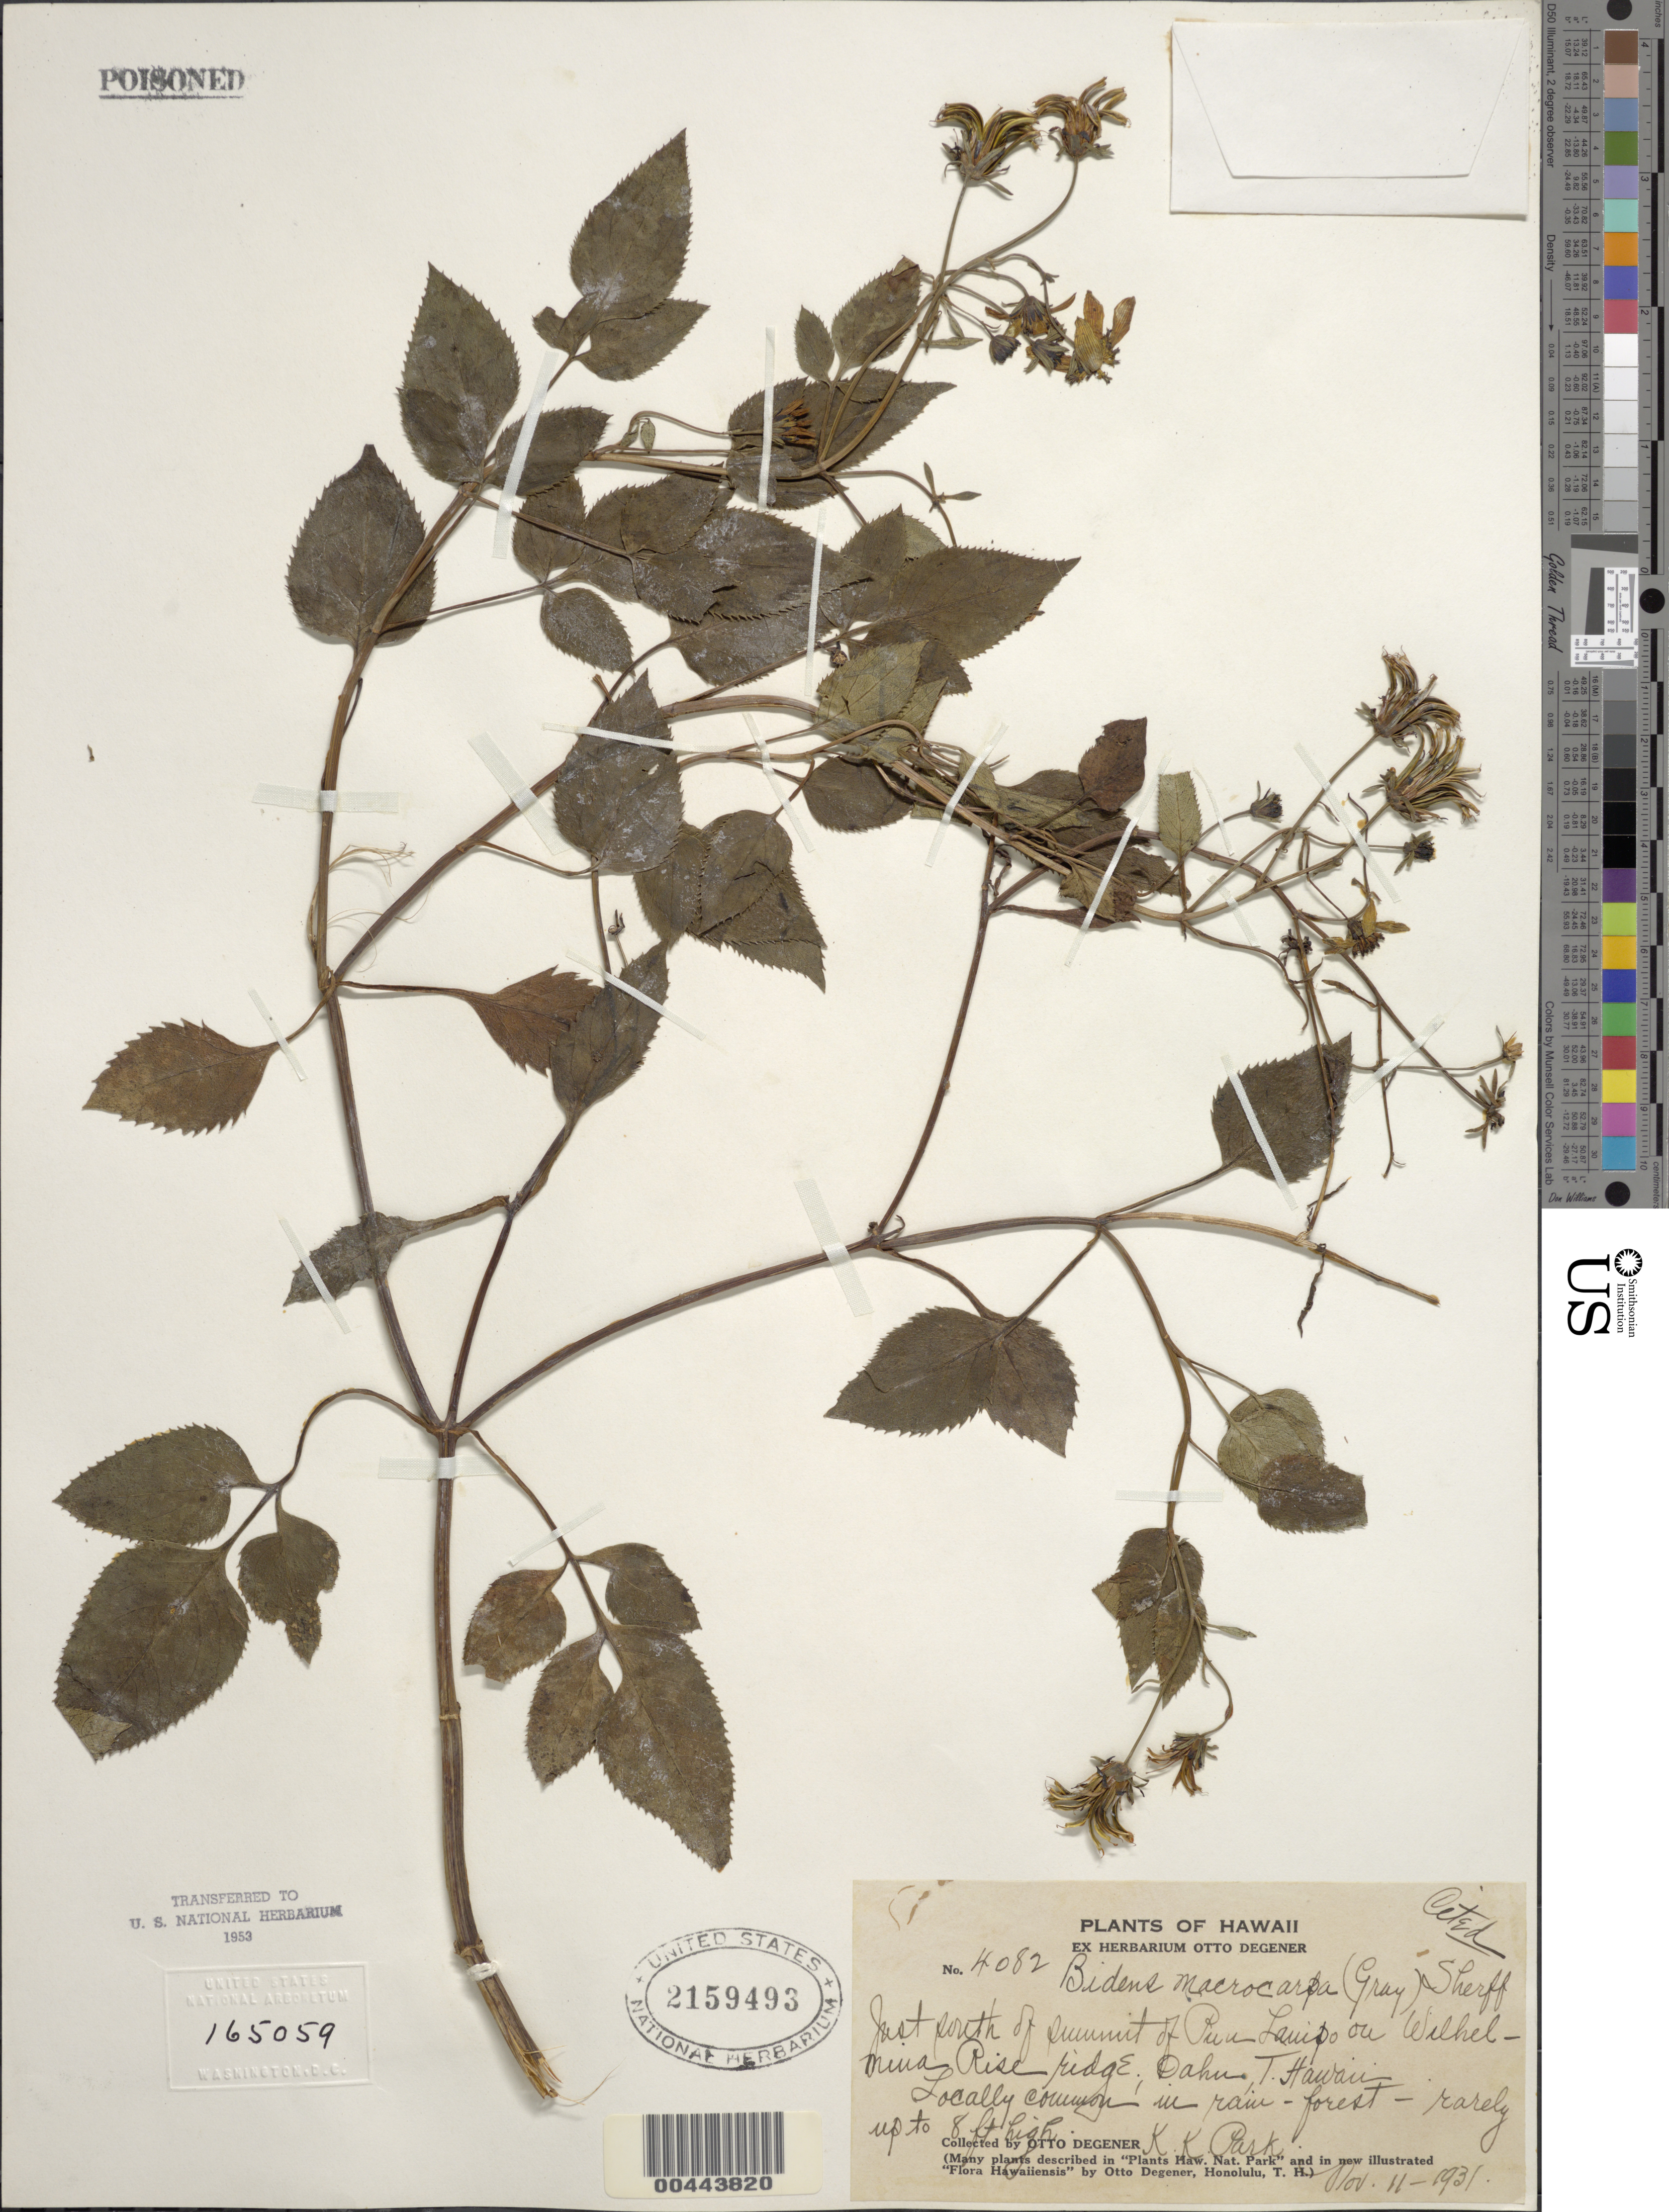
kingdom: Plantae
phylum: Tracheophyta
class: Magnoliopsida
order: Asterales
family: Asteraceae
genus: Bidens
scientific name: Bidens macrocarpa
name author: (A. Gray) Sherff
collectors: O. Degener & K. Park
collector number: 4082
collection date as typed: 11 Nov 1931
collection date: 1931-11-11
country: United States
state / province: Hawaii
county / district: Honolulu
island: Oahu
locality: Just south of summit of Puu Lanipo on Wilhelniua Rise ridge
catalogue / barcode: US 2159493